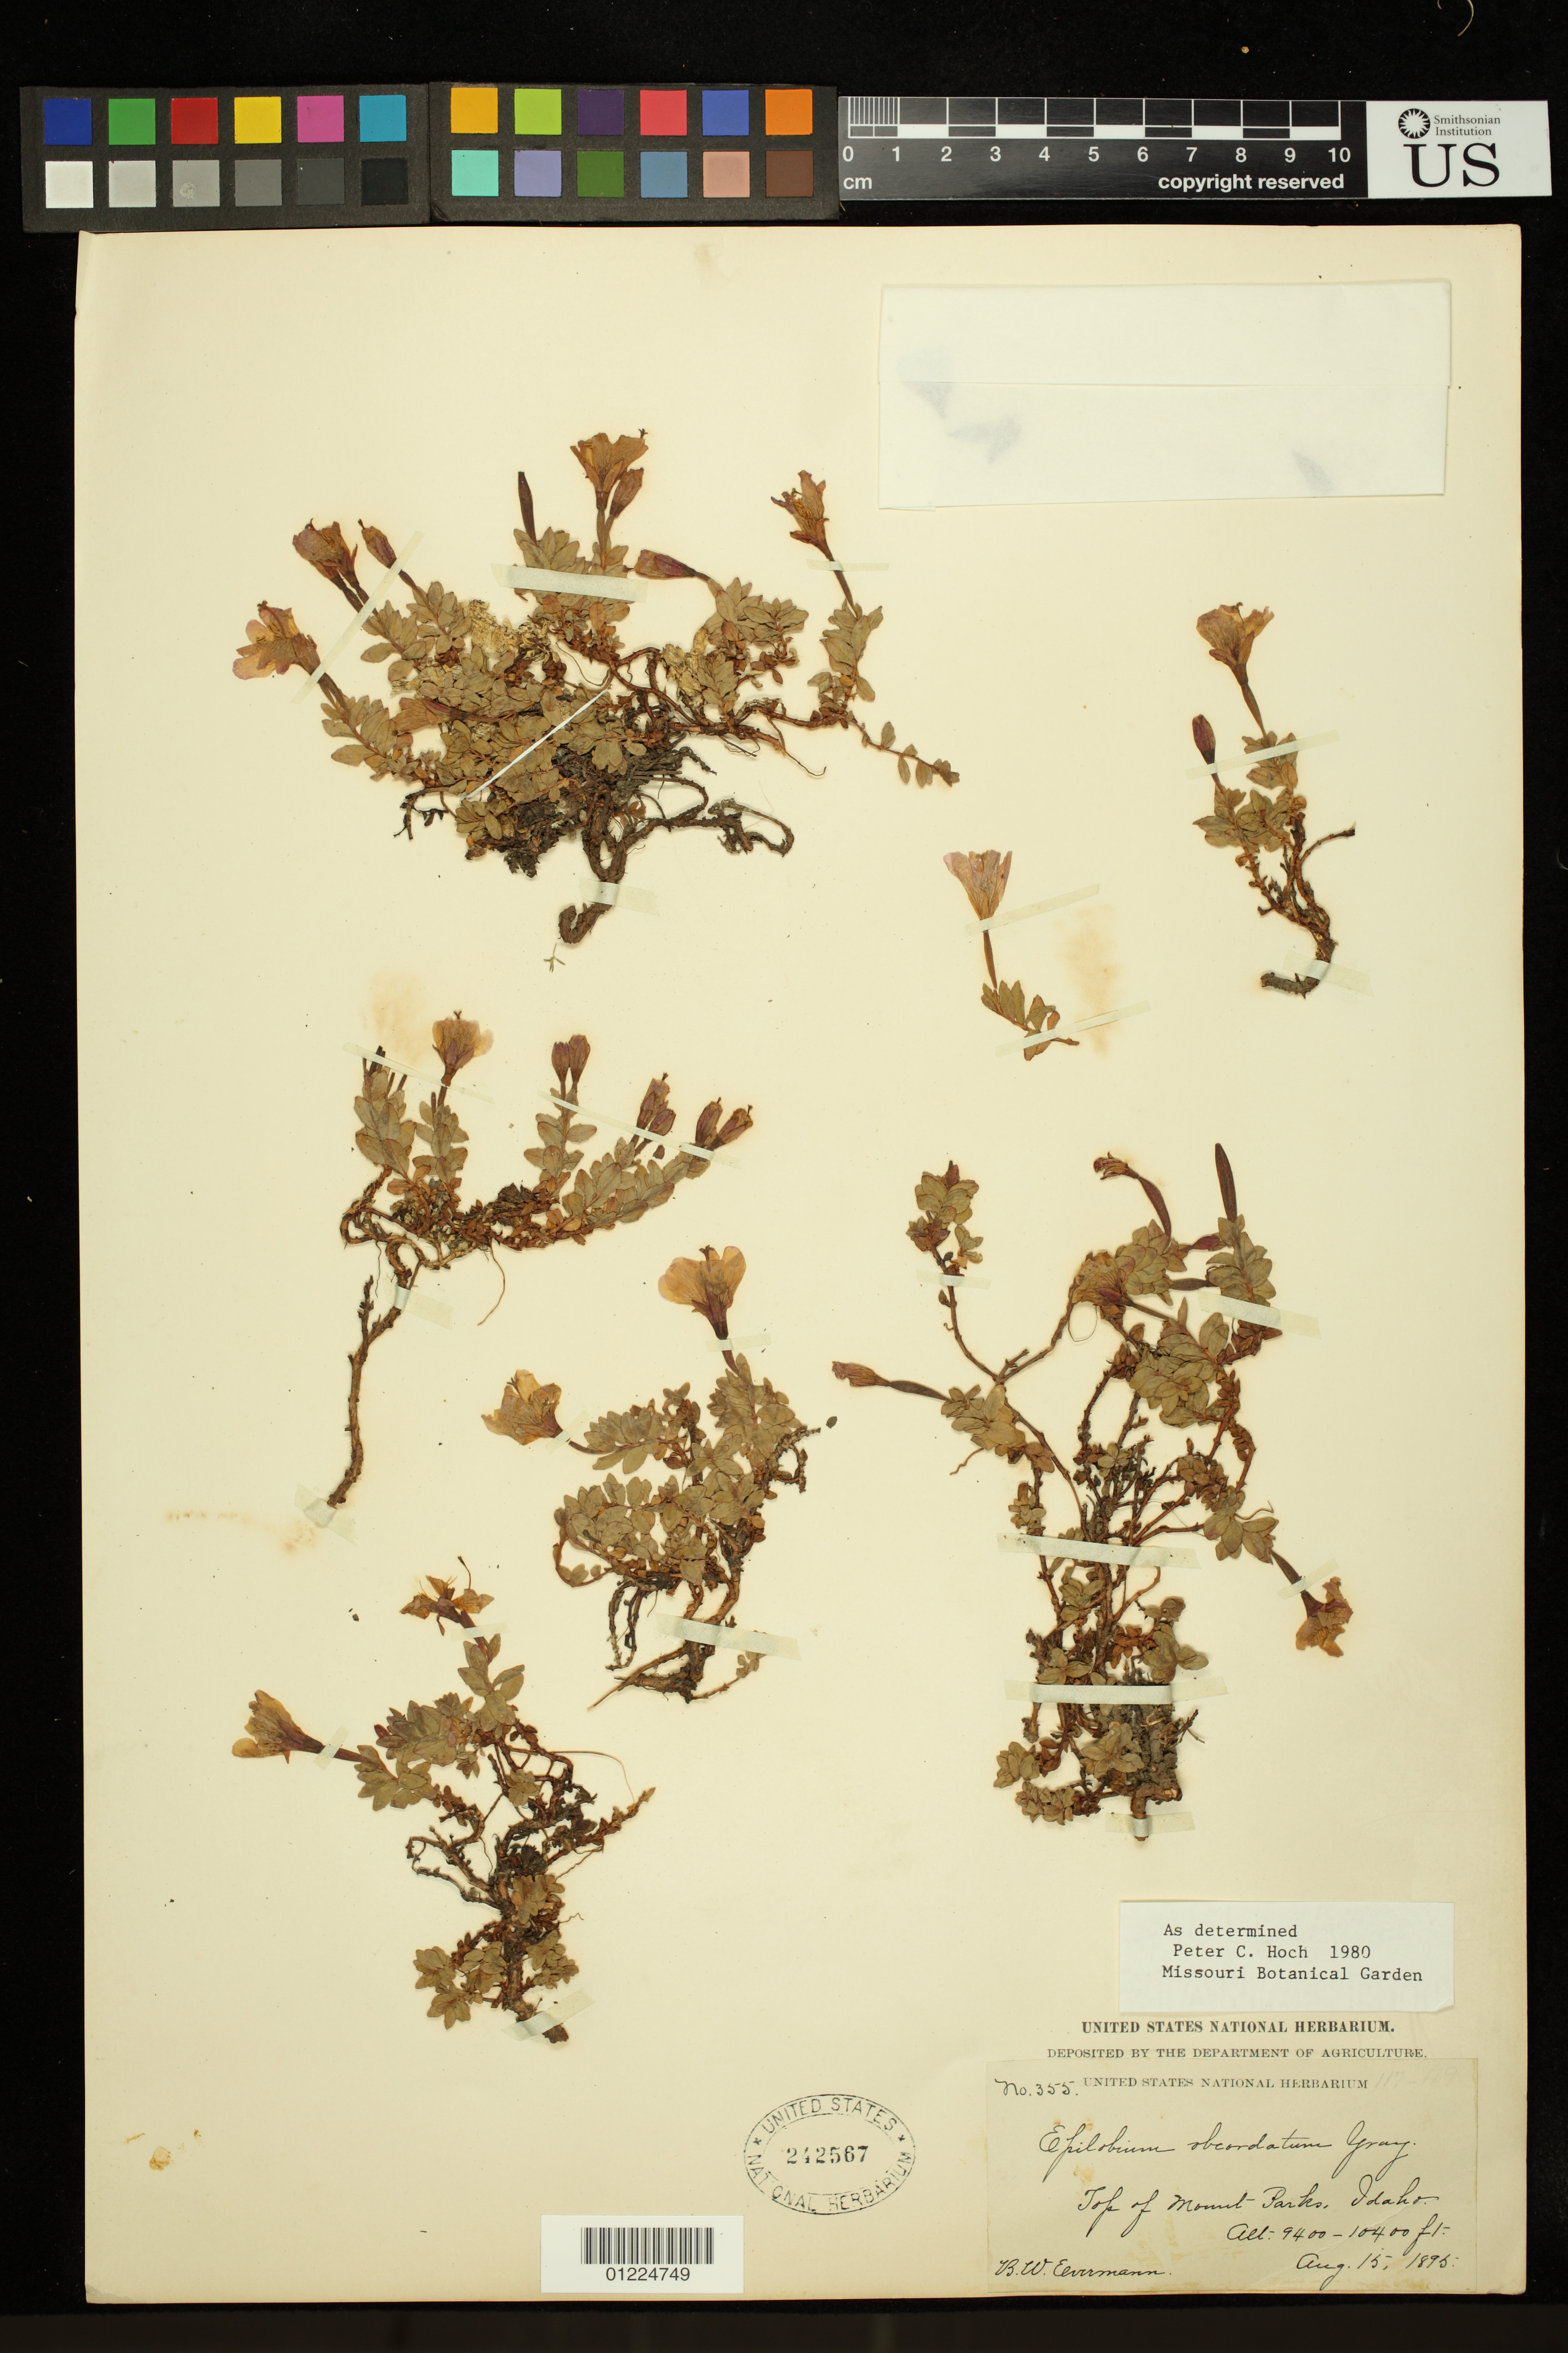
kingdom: Plantae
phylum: Tracheophyta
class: Magnoliopsida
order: Myrtales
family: Onagraceae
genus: Epilobium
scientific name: Epilobium obcordatum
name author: A. Gray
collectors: B. W. Evermann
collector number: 355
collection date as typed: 15 Aug 1895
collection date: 1895-08-15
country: United States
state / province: Idaho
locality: Top of Mount Parks.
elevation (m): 2865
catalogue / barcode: US 242567